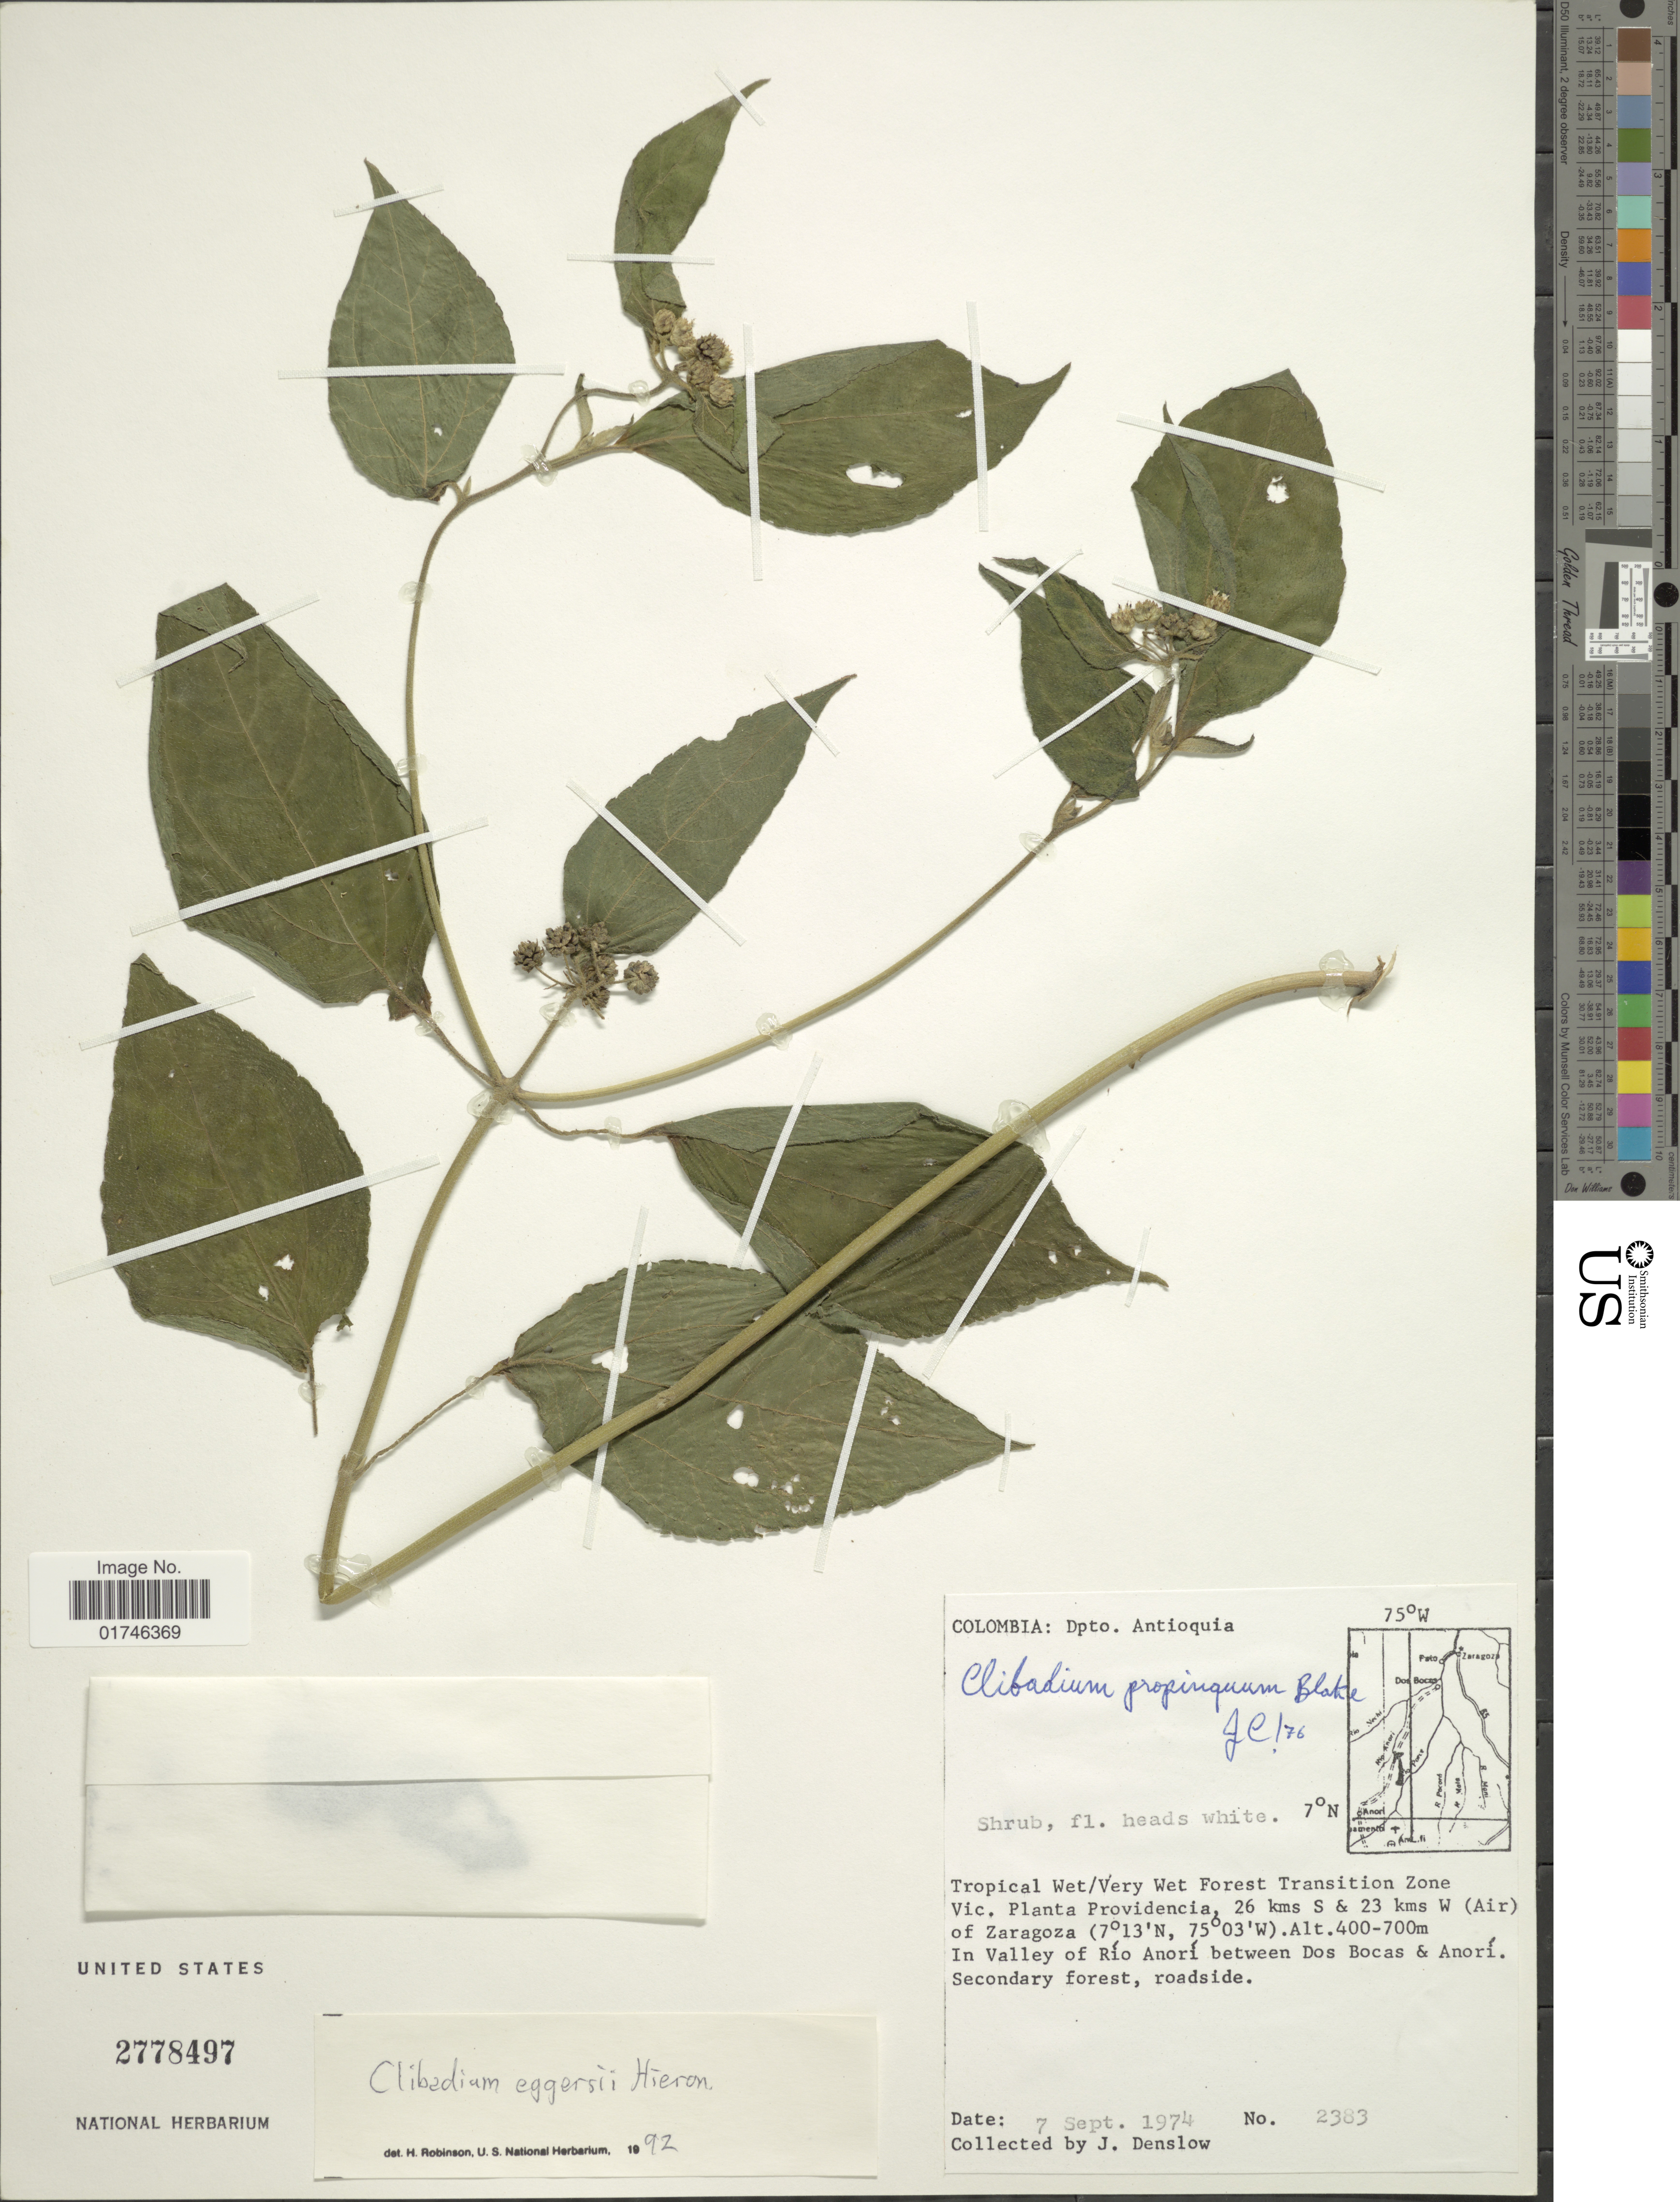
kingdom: Plantae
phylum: Tracheophyta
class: Magnoliopsida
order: Asterales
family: Asteraceae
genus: Clibadium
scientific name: Clibadium eggersii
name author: Hieron.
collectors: J. Denslow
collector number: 2383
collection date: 1974-09-07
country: Colombia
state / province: Antioquia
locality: Dpto. Antioquia. Tropical Wet/Very Wet Forest Transition Zone Vic. Planta Providencia, 26 kms S & 23 kms W (Air) of Zaragoza. In Valley of Rio Anori between Dos Bocas & Anori.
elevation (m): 400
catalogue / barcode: US 2778497